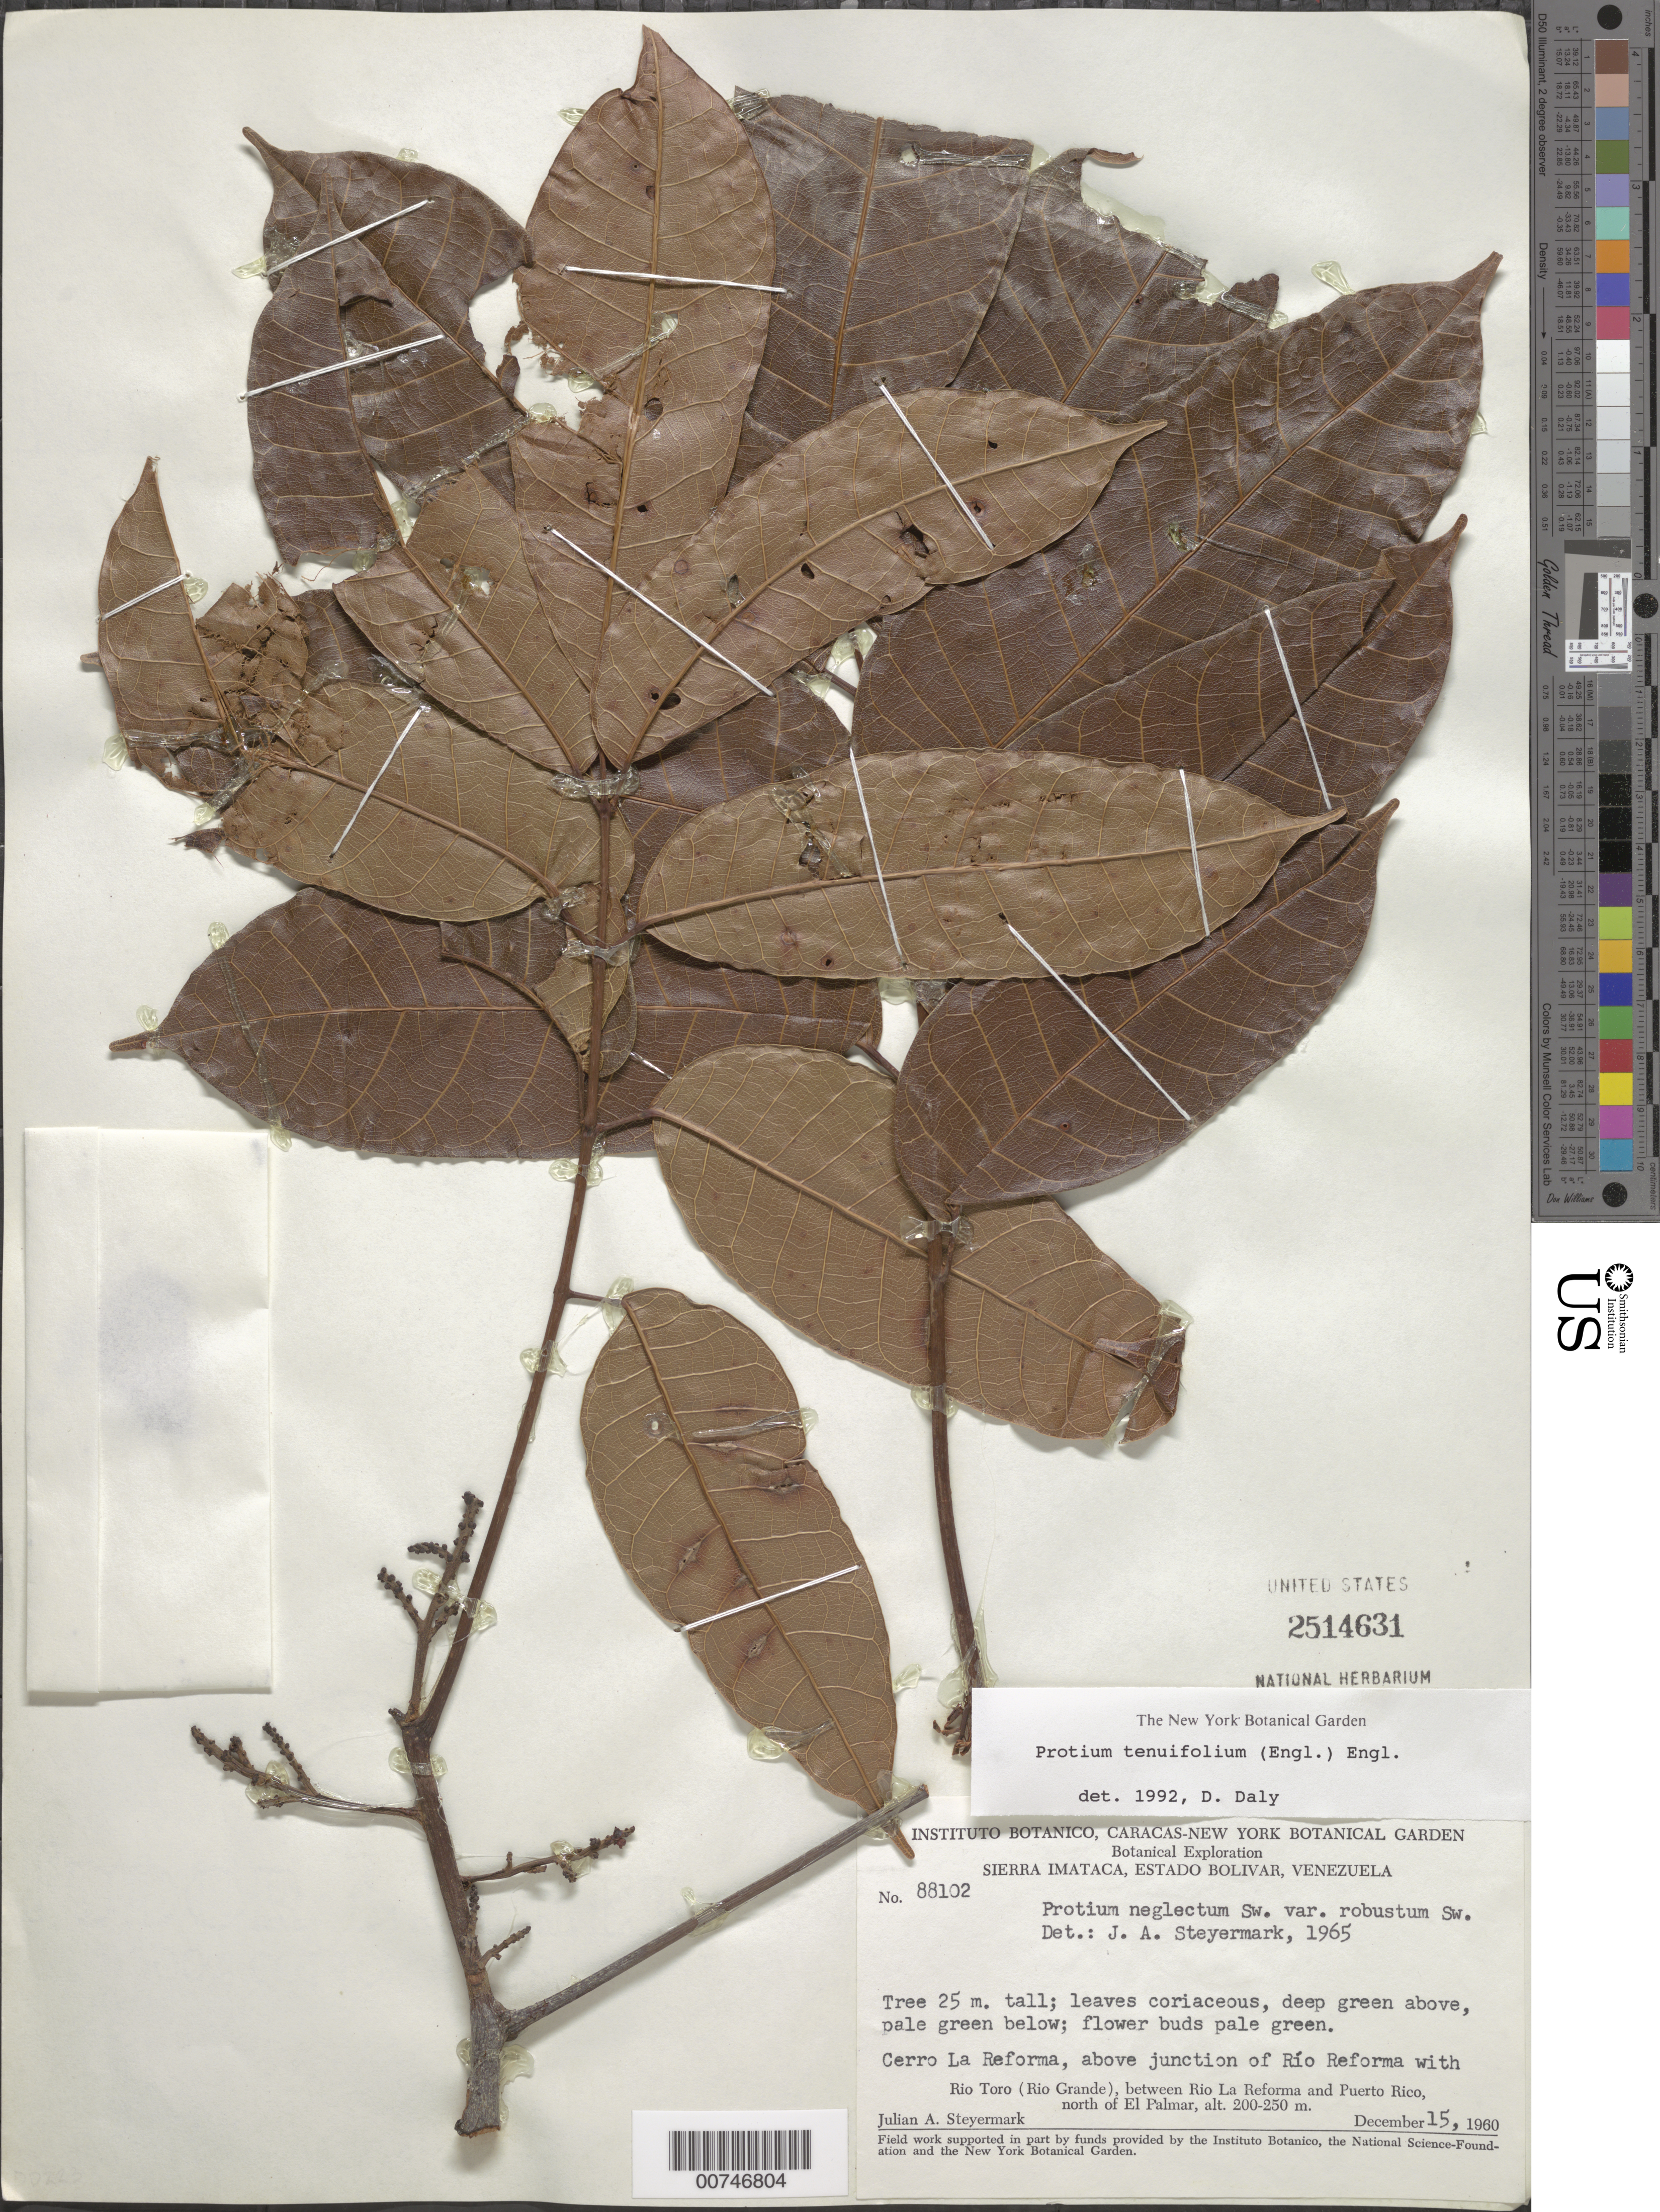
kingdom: Plantae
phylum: Tracheophyta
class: Magnoliopsida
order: Sapindales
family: Burseraceae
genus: Protium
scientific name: Protium tenuifolium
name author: (Engl.) Engl.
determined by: Daly, D. C.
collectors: J. Steyermark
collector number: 88102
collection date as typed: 15-Dec-60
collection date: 1960-12-15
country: Venezuela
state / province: Bolívar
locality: Sierra Imataca; Cerro La Reforma, above junction with Río Reforma with Río Toro (Río Grande), between Río La Reforma and Puerto Rico, N of El Palmar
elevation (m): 200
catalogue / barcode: US 2514631